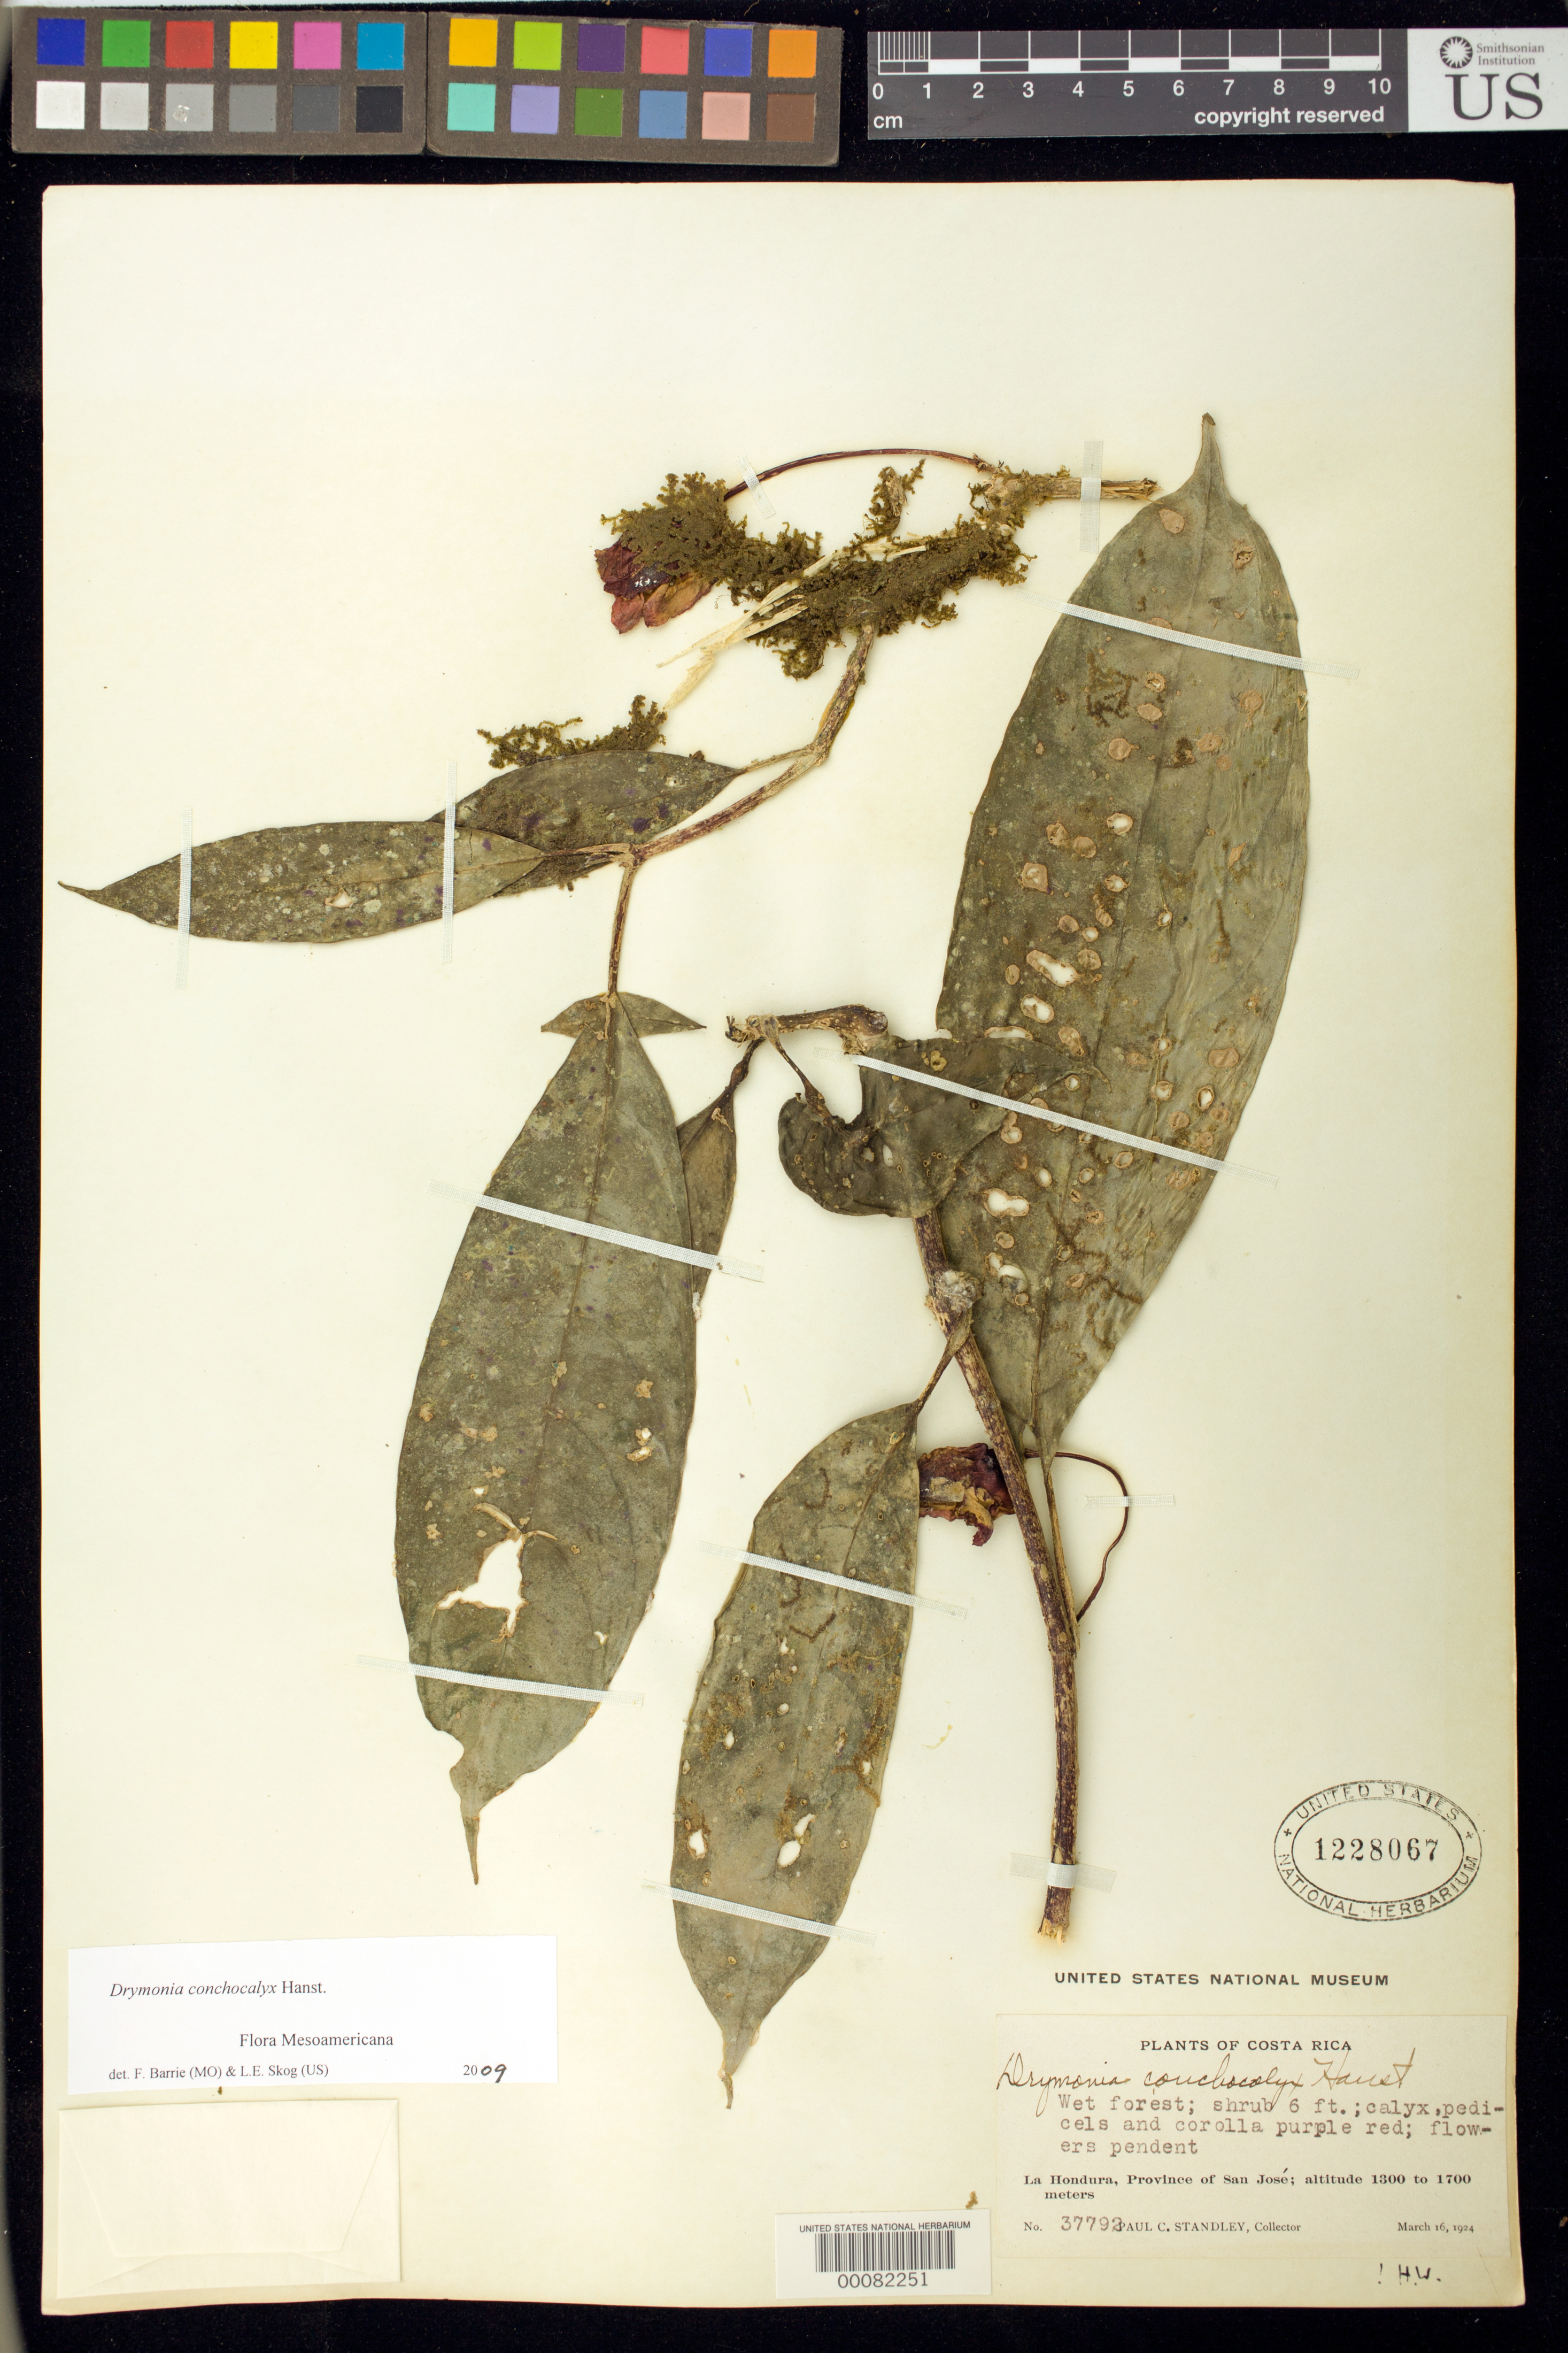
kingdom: Plantae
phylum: Tracheophyta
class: Magnoliopsida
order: Lamiales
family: Gesneriaceae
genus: Drymonia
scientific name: Drymonia conchocalyx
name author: Hanst.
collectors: P. C. Standley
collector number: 37792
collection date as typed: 16 Mar 1924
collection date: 1924-03-16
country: Costa Rica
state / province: San José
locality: La Hondura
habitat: Wet forest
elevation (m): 1300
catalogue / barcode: US 1228067